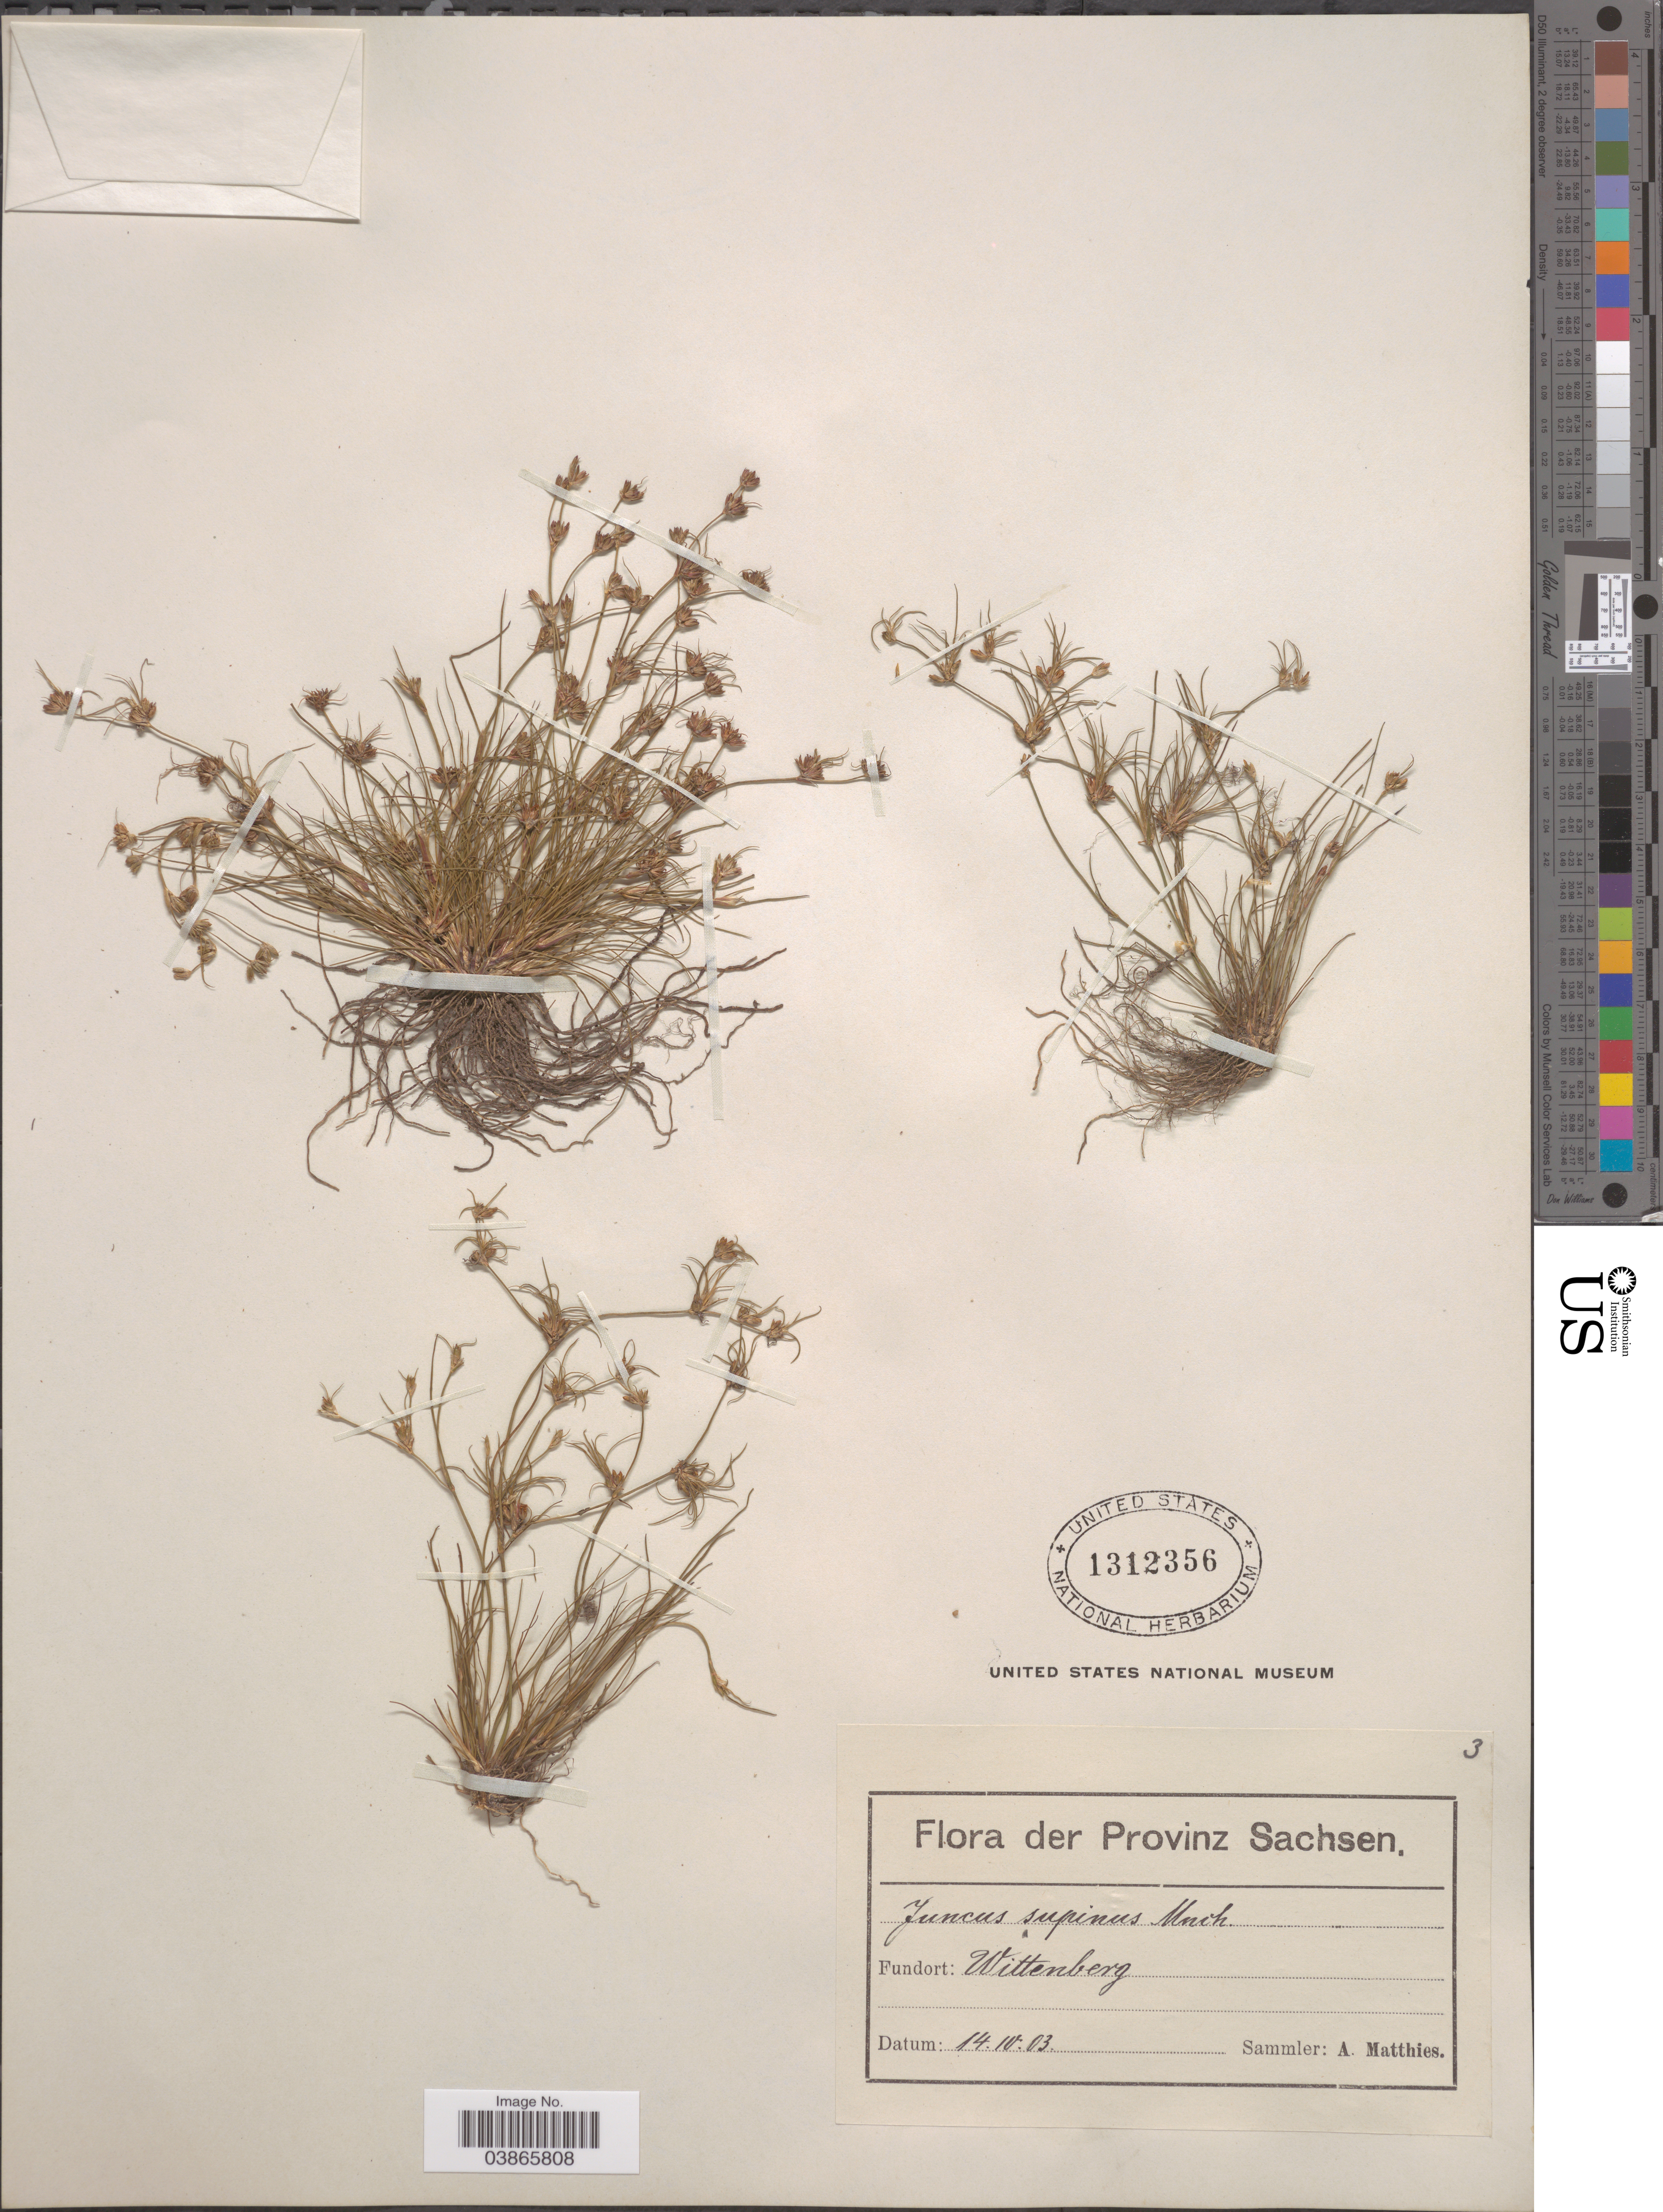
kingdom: Plantae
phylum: Tracheophyta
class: Liliopsida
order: Poales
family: Juncaceae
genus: Juncus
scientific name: Juncus supinus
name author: Moench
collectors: A. Matthies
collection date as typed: Transcribed d/m/y: 14/4/3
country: Germany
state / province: Sachsen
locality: Wittenberg.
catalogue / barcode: US 1312356